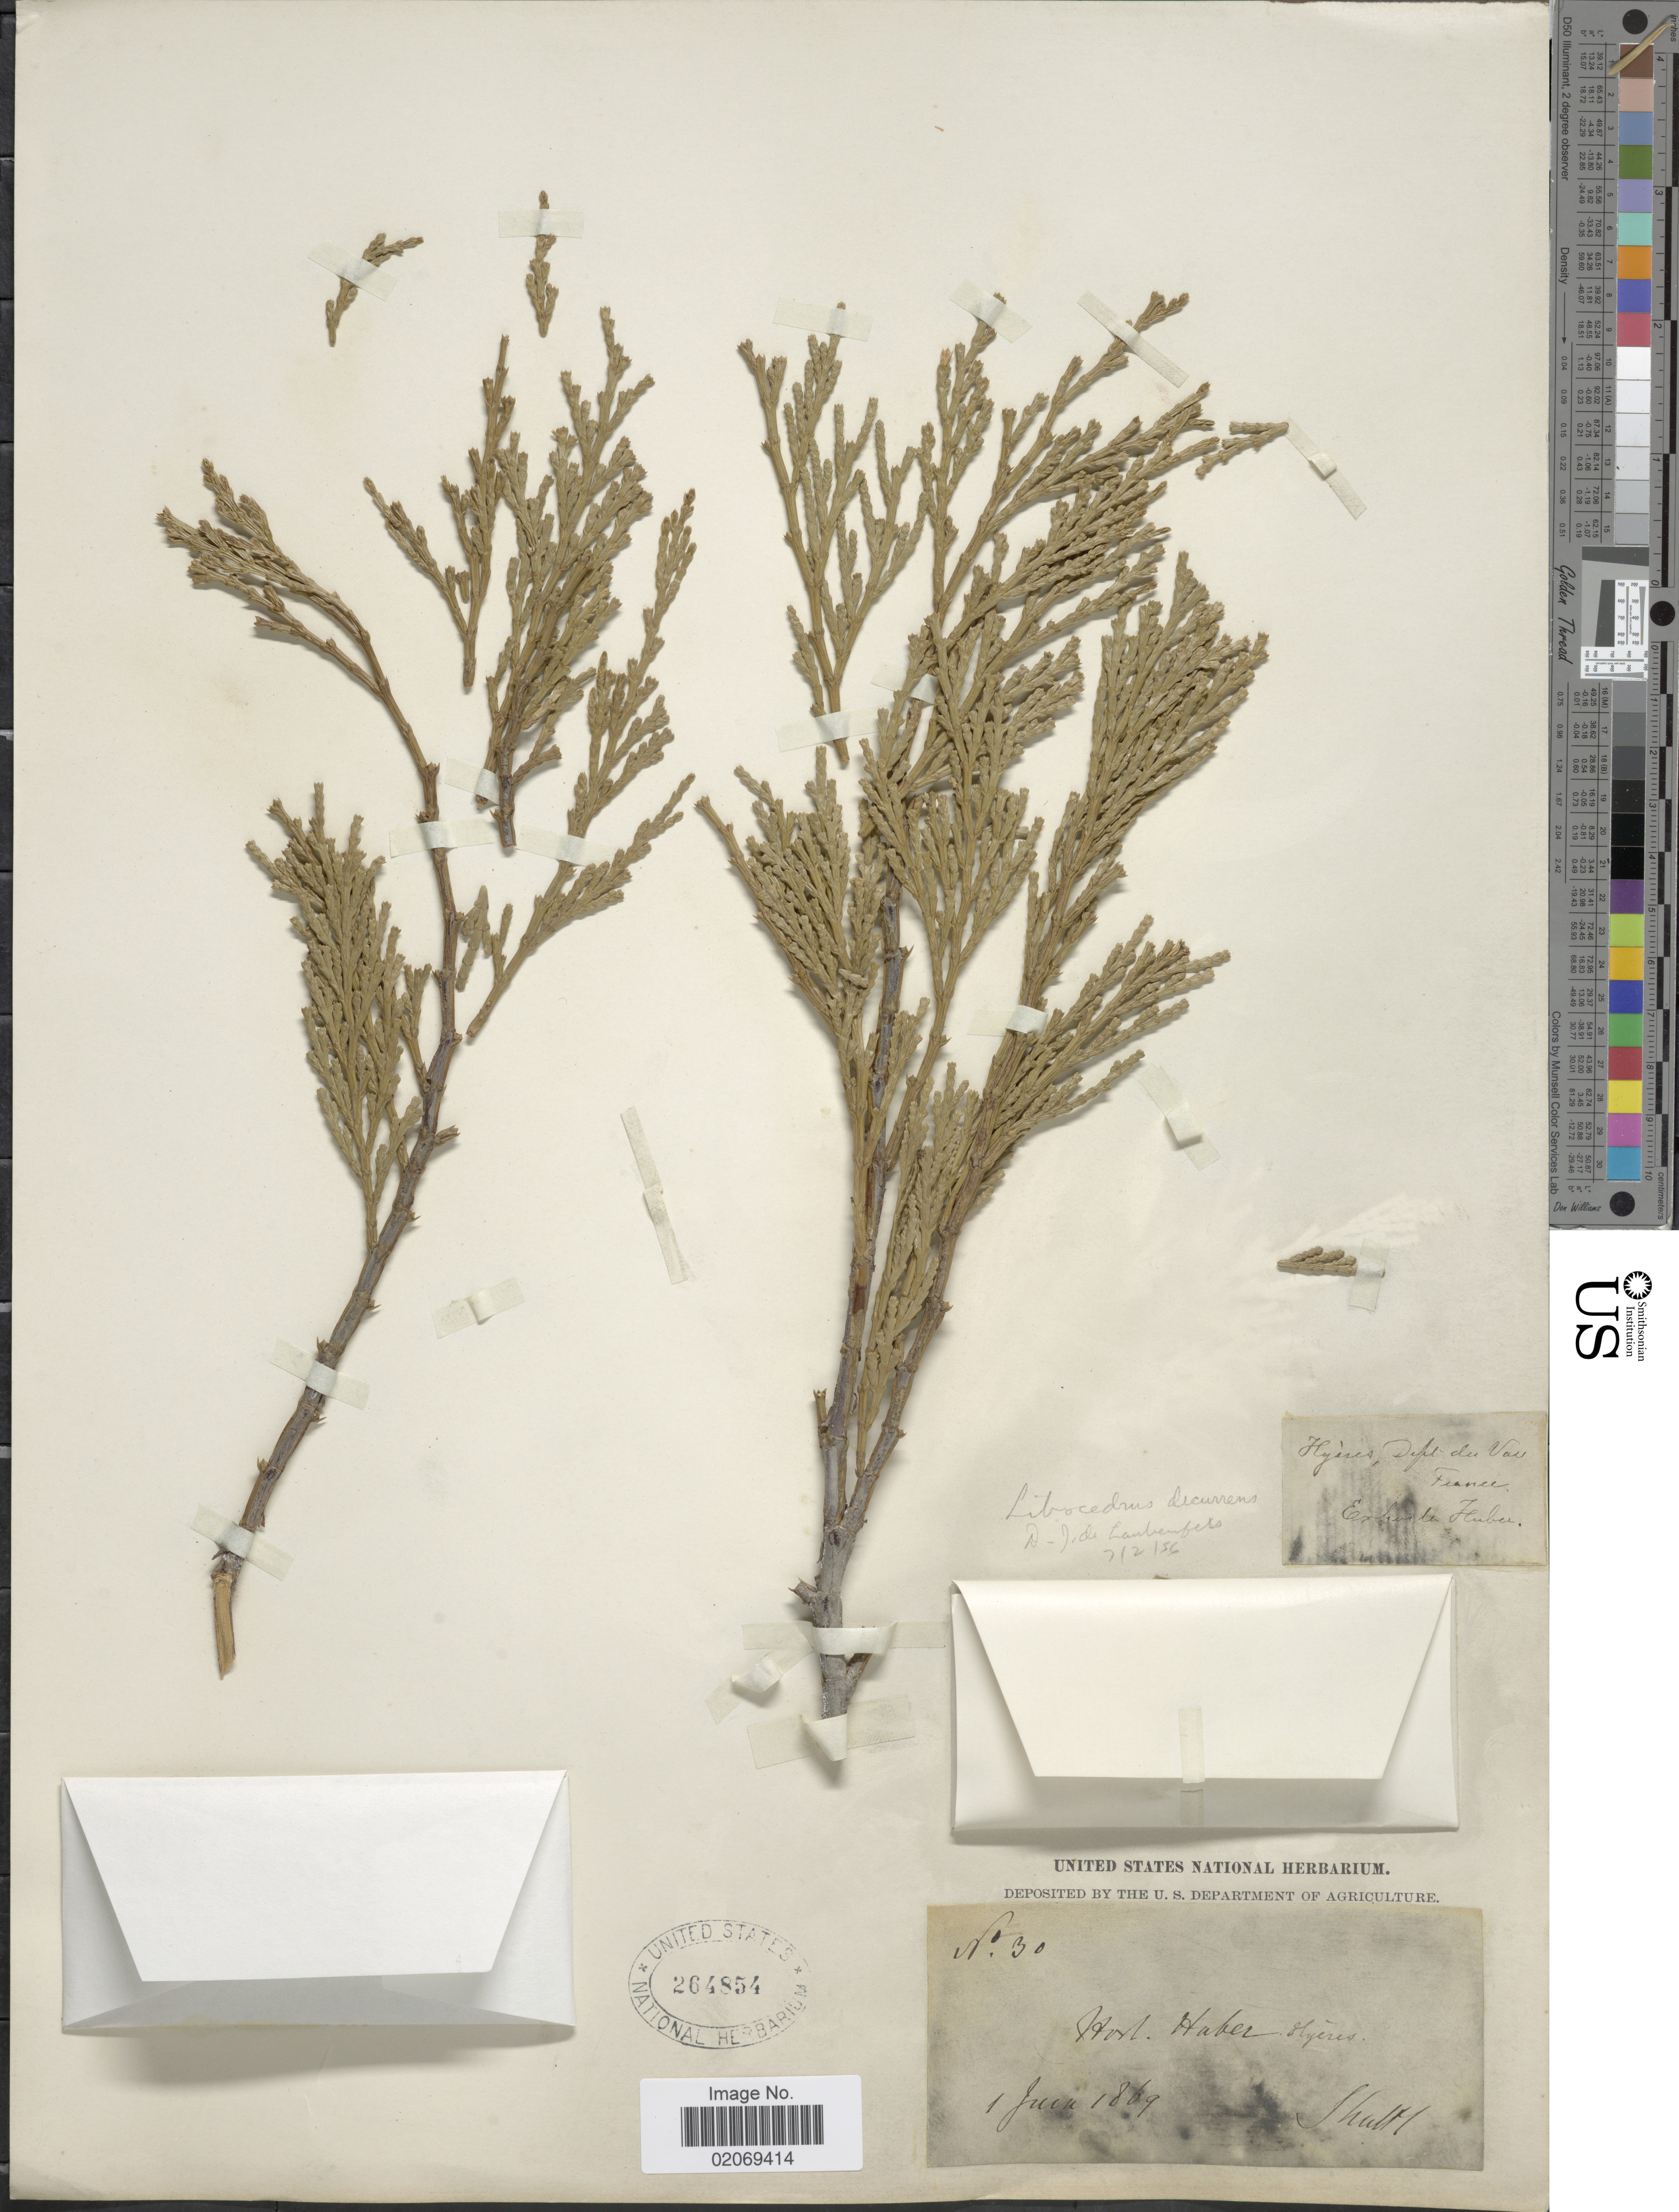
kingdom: Plantae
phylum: Tracheophyta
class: Pinopsida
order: Pinales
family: Cupressaceae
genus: Fokienia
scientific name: Fokienia sp.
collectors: -. Shultz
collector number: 30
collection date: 1869-06-01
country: France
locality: Hort Haber Hyeres [interpreted]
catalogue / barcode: US 264854